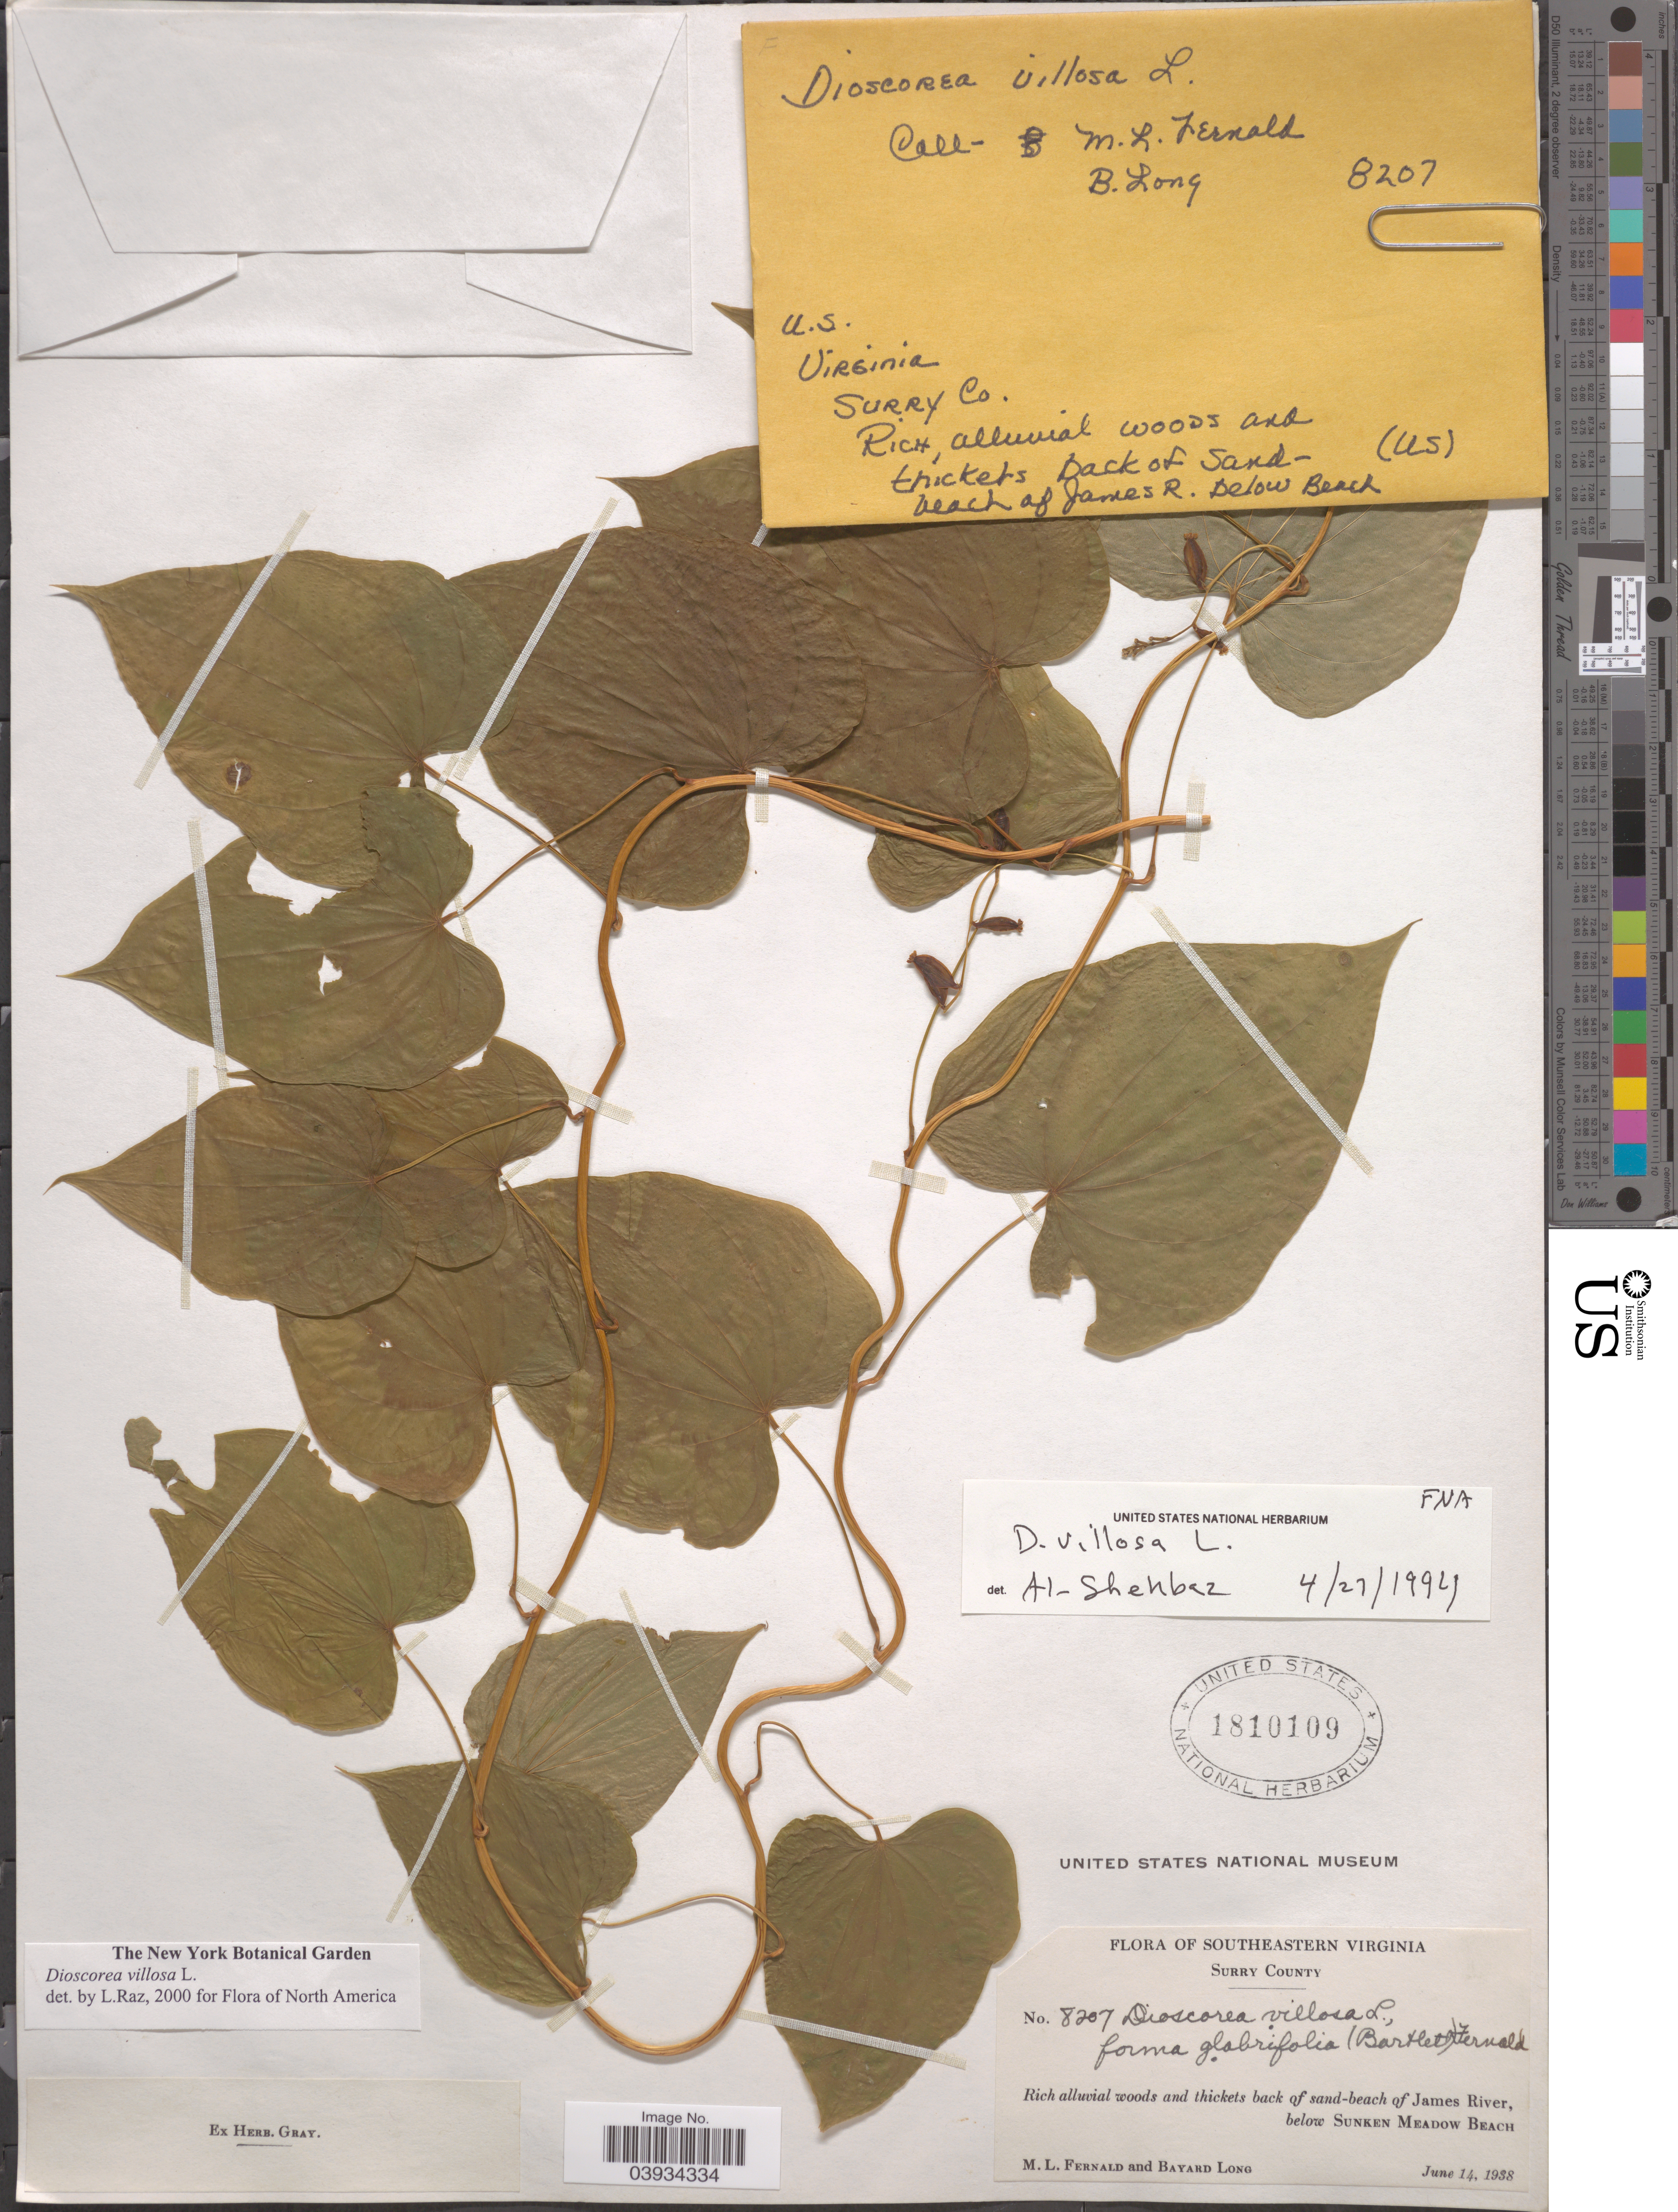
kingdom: Plantae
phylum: Tracheophyta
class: Liliopsida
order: Dioscoreales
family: Dioscoreaceae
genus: Dioscorea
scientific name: Dioscorea villosa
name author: L.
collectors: M. L. Fernald & B. Long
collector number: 8207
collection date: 1938-06-14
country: United States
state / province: Virginia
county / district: Surry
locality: Southeastern Virginia. Surry County. Woods and thickets back of sand-beach of James River, below Sunken Meadow Beach.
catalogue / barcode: US 1810109